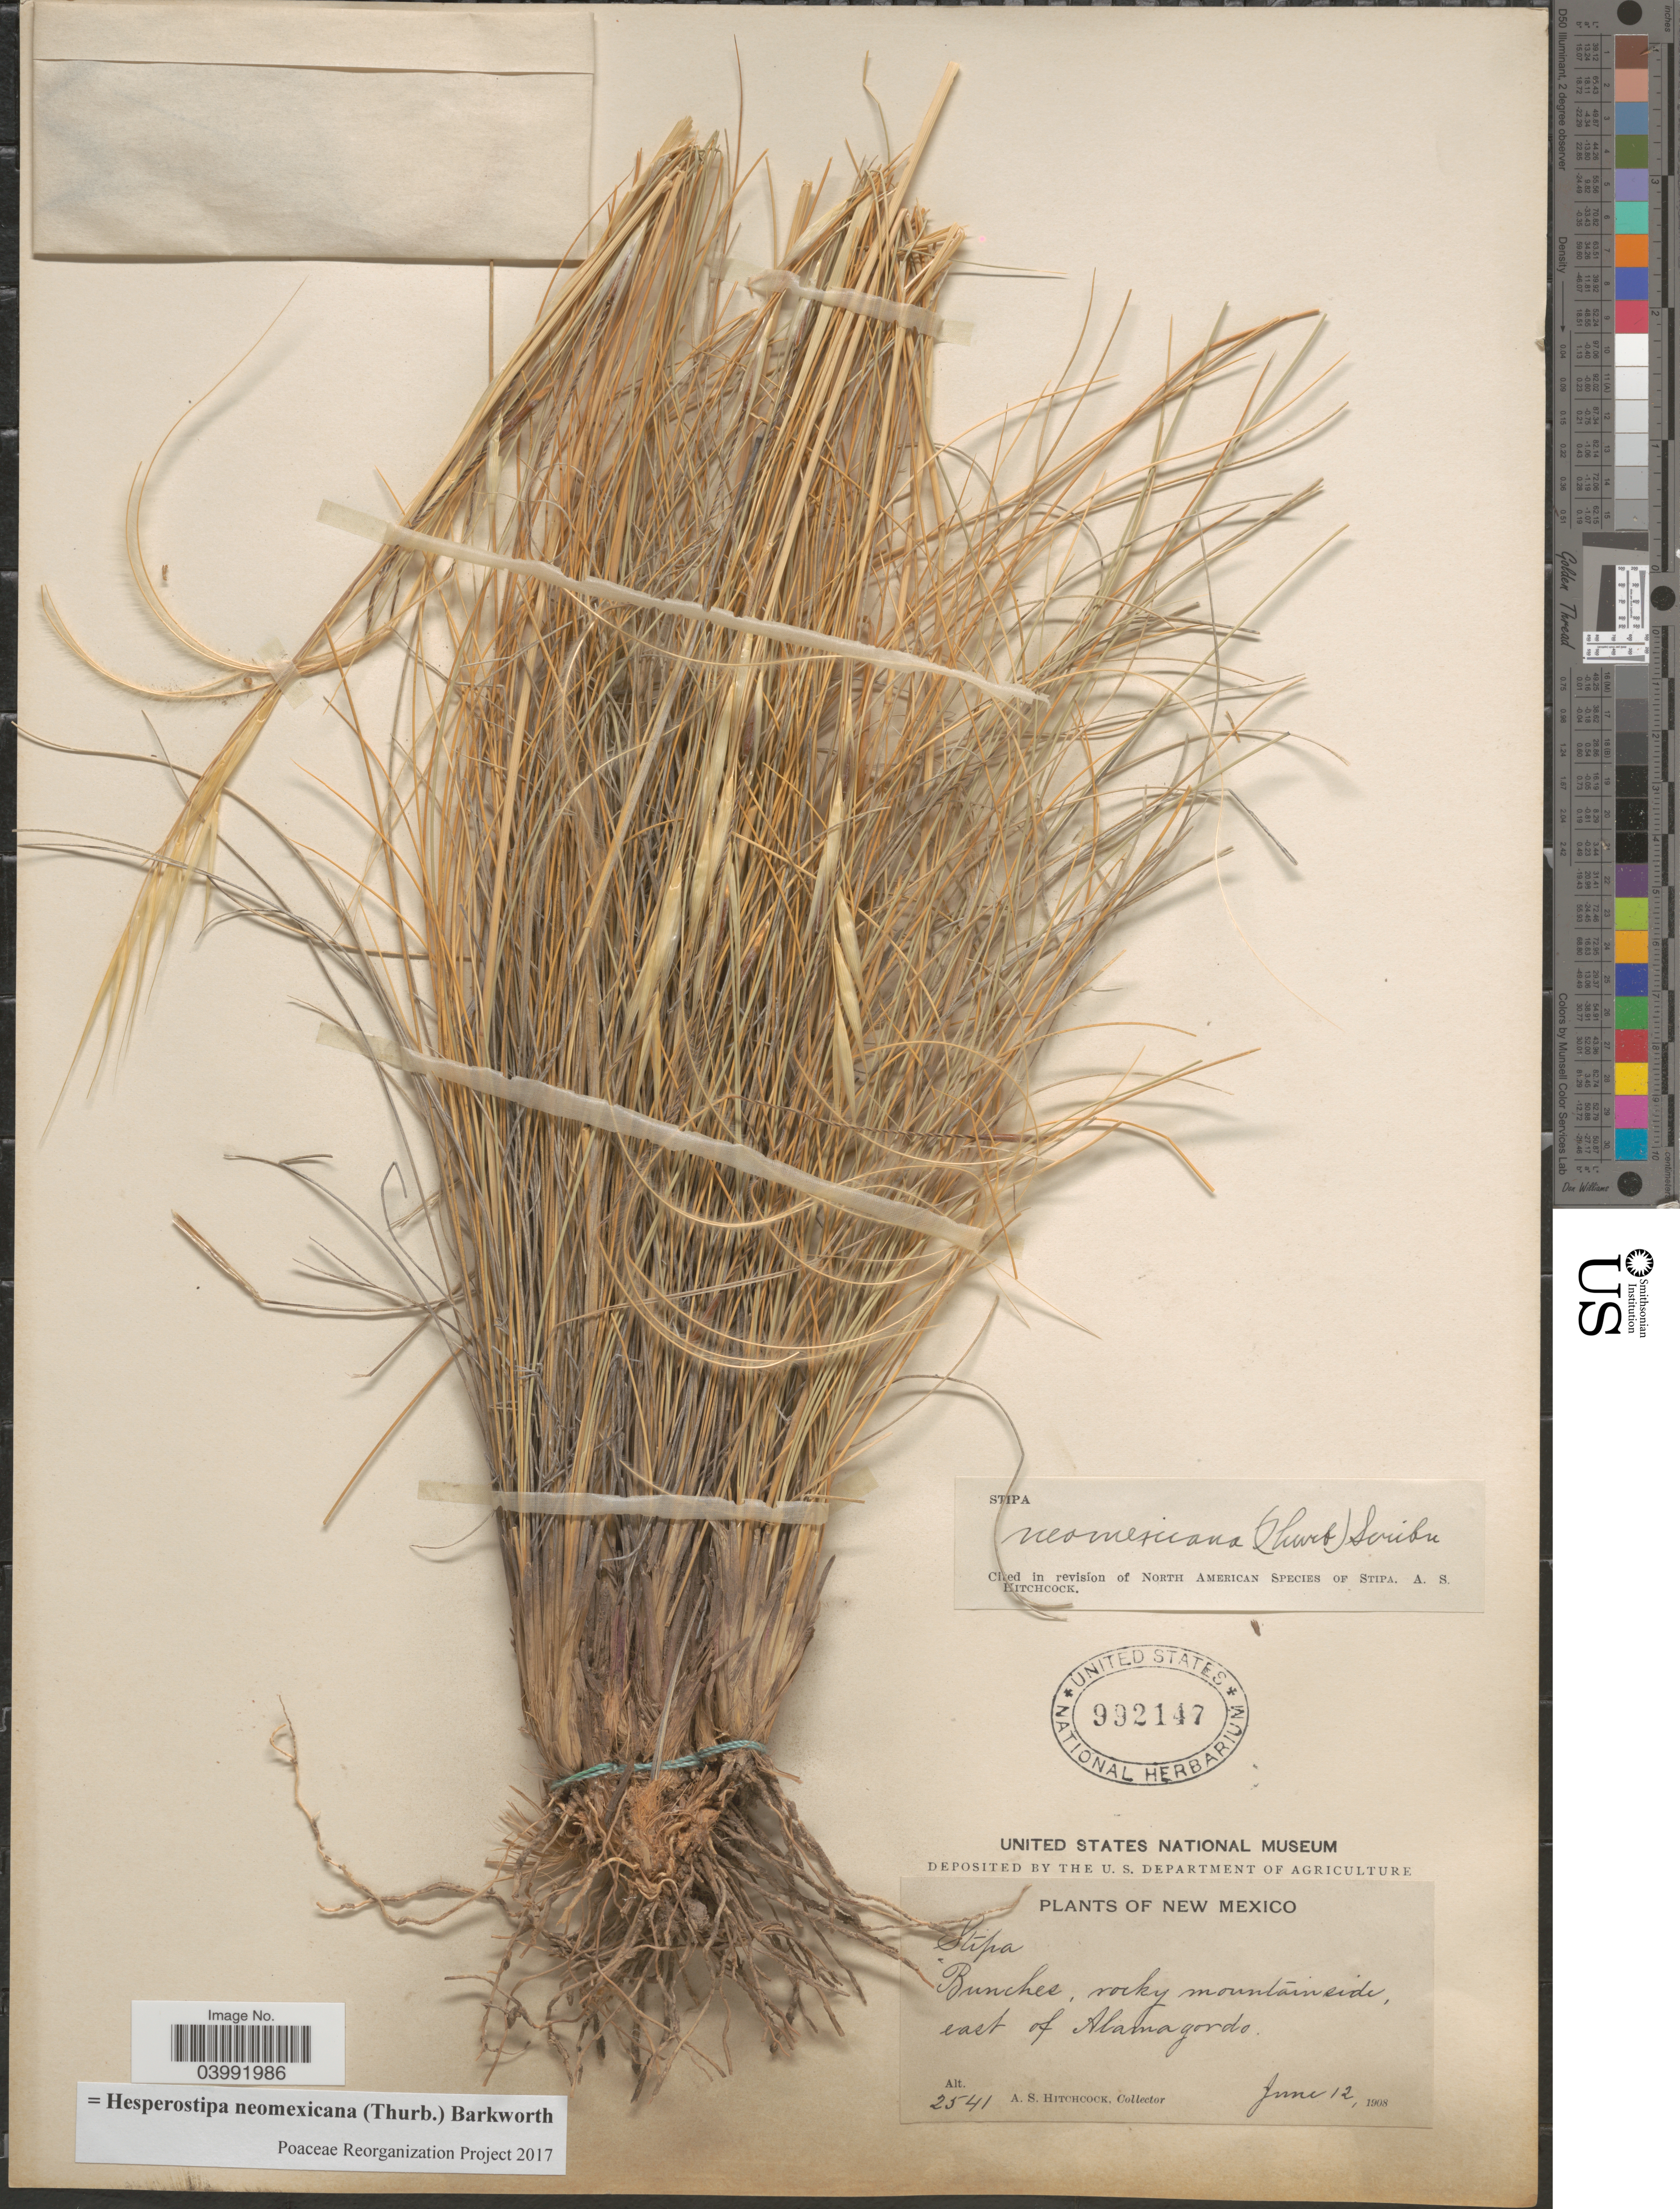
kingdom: Plantae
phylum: Tracheophyta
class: Liliopsida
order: Poales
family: Poaceae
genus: Hesperostipa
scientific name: Hesperostipa neomexicana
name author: (Thurb.) Barkworth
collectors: A. S. Hitchcock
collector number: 2541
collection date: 1908-06-12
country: United States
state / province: New Mexico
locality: Bunches, rocky mountainside, east of Alamagordo.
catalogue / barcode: US 992147